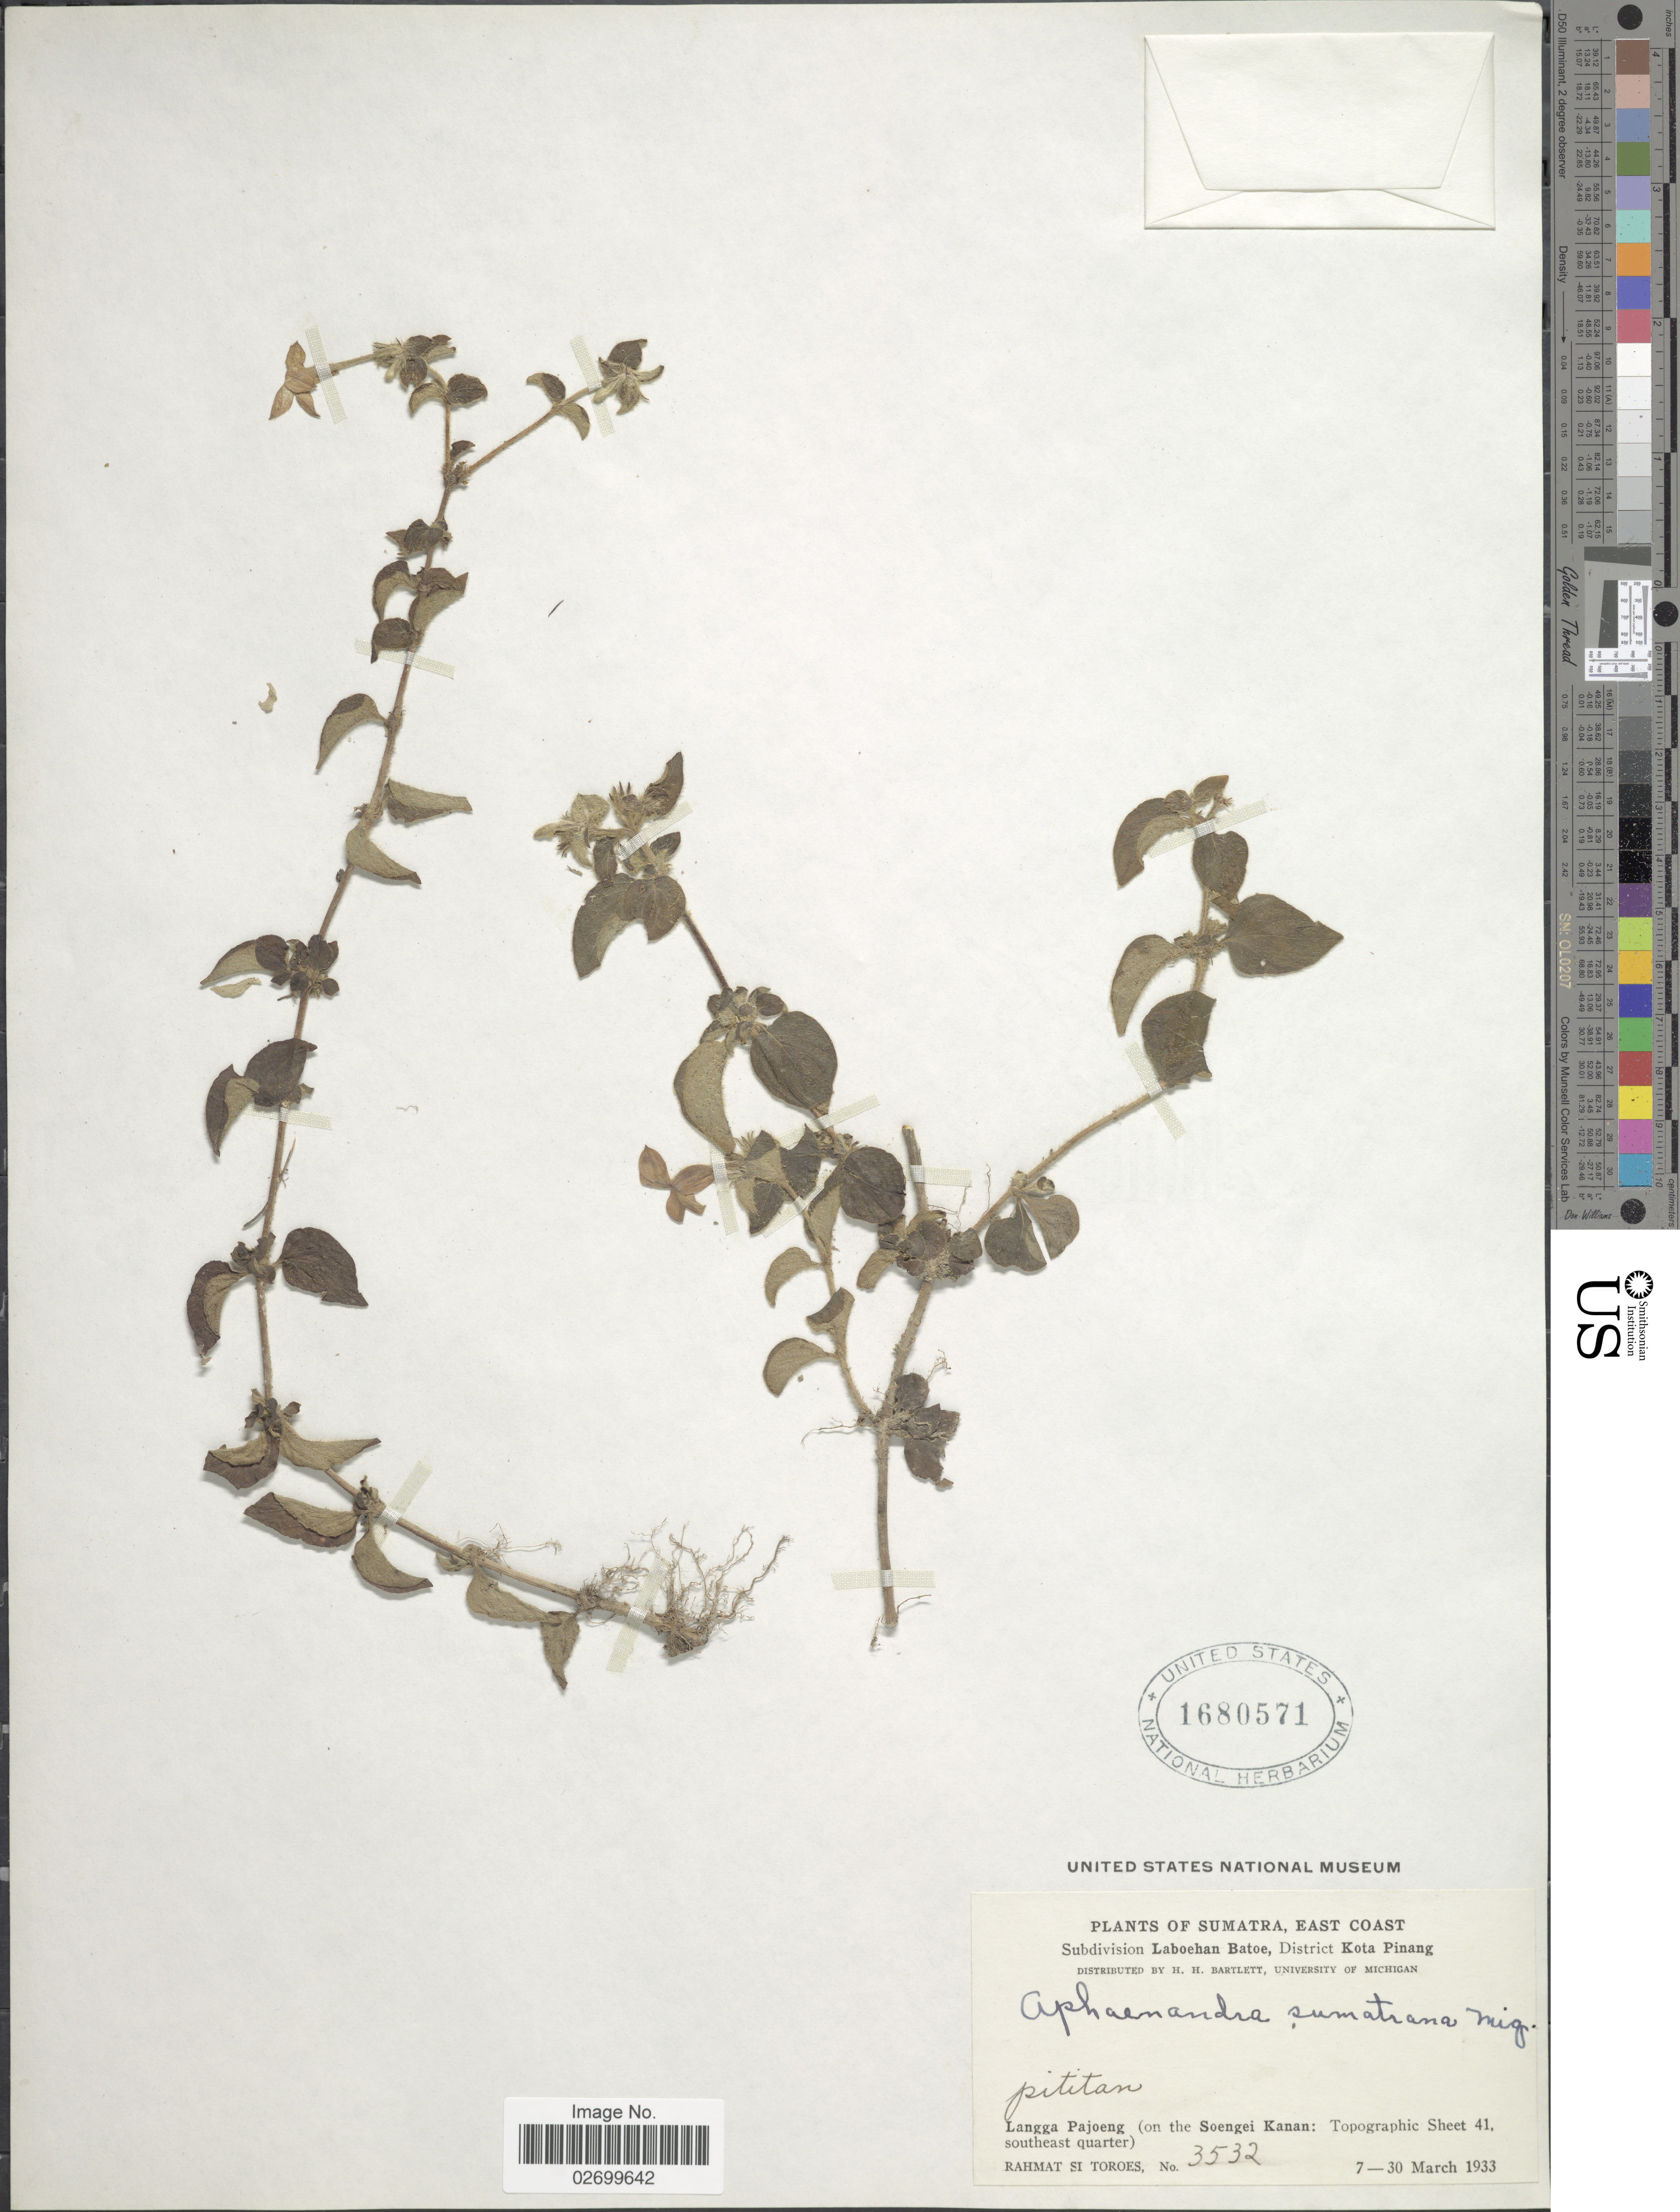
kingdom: Plantae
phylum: Tracheophyta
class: Magnoliopsida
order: Gentianales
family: Rubiaceae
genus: Aphaenandra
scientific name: Aphaenandra sumatrana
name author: Miq.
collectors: Rahmat Si Boeea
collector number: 3532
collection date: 1933-03-07/1933-03-30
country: Indonesia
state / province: Sumatra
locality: East Coast, Subdivision Laboehan Batoe, District Kota Pinang, Langga Pajoeng (on the Soengei Kanna: Topographic Sheet 41, southeast quarter).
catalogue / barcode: US 1680571